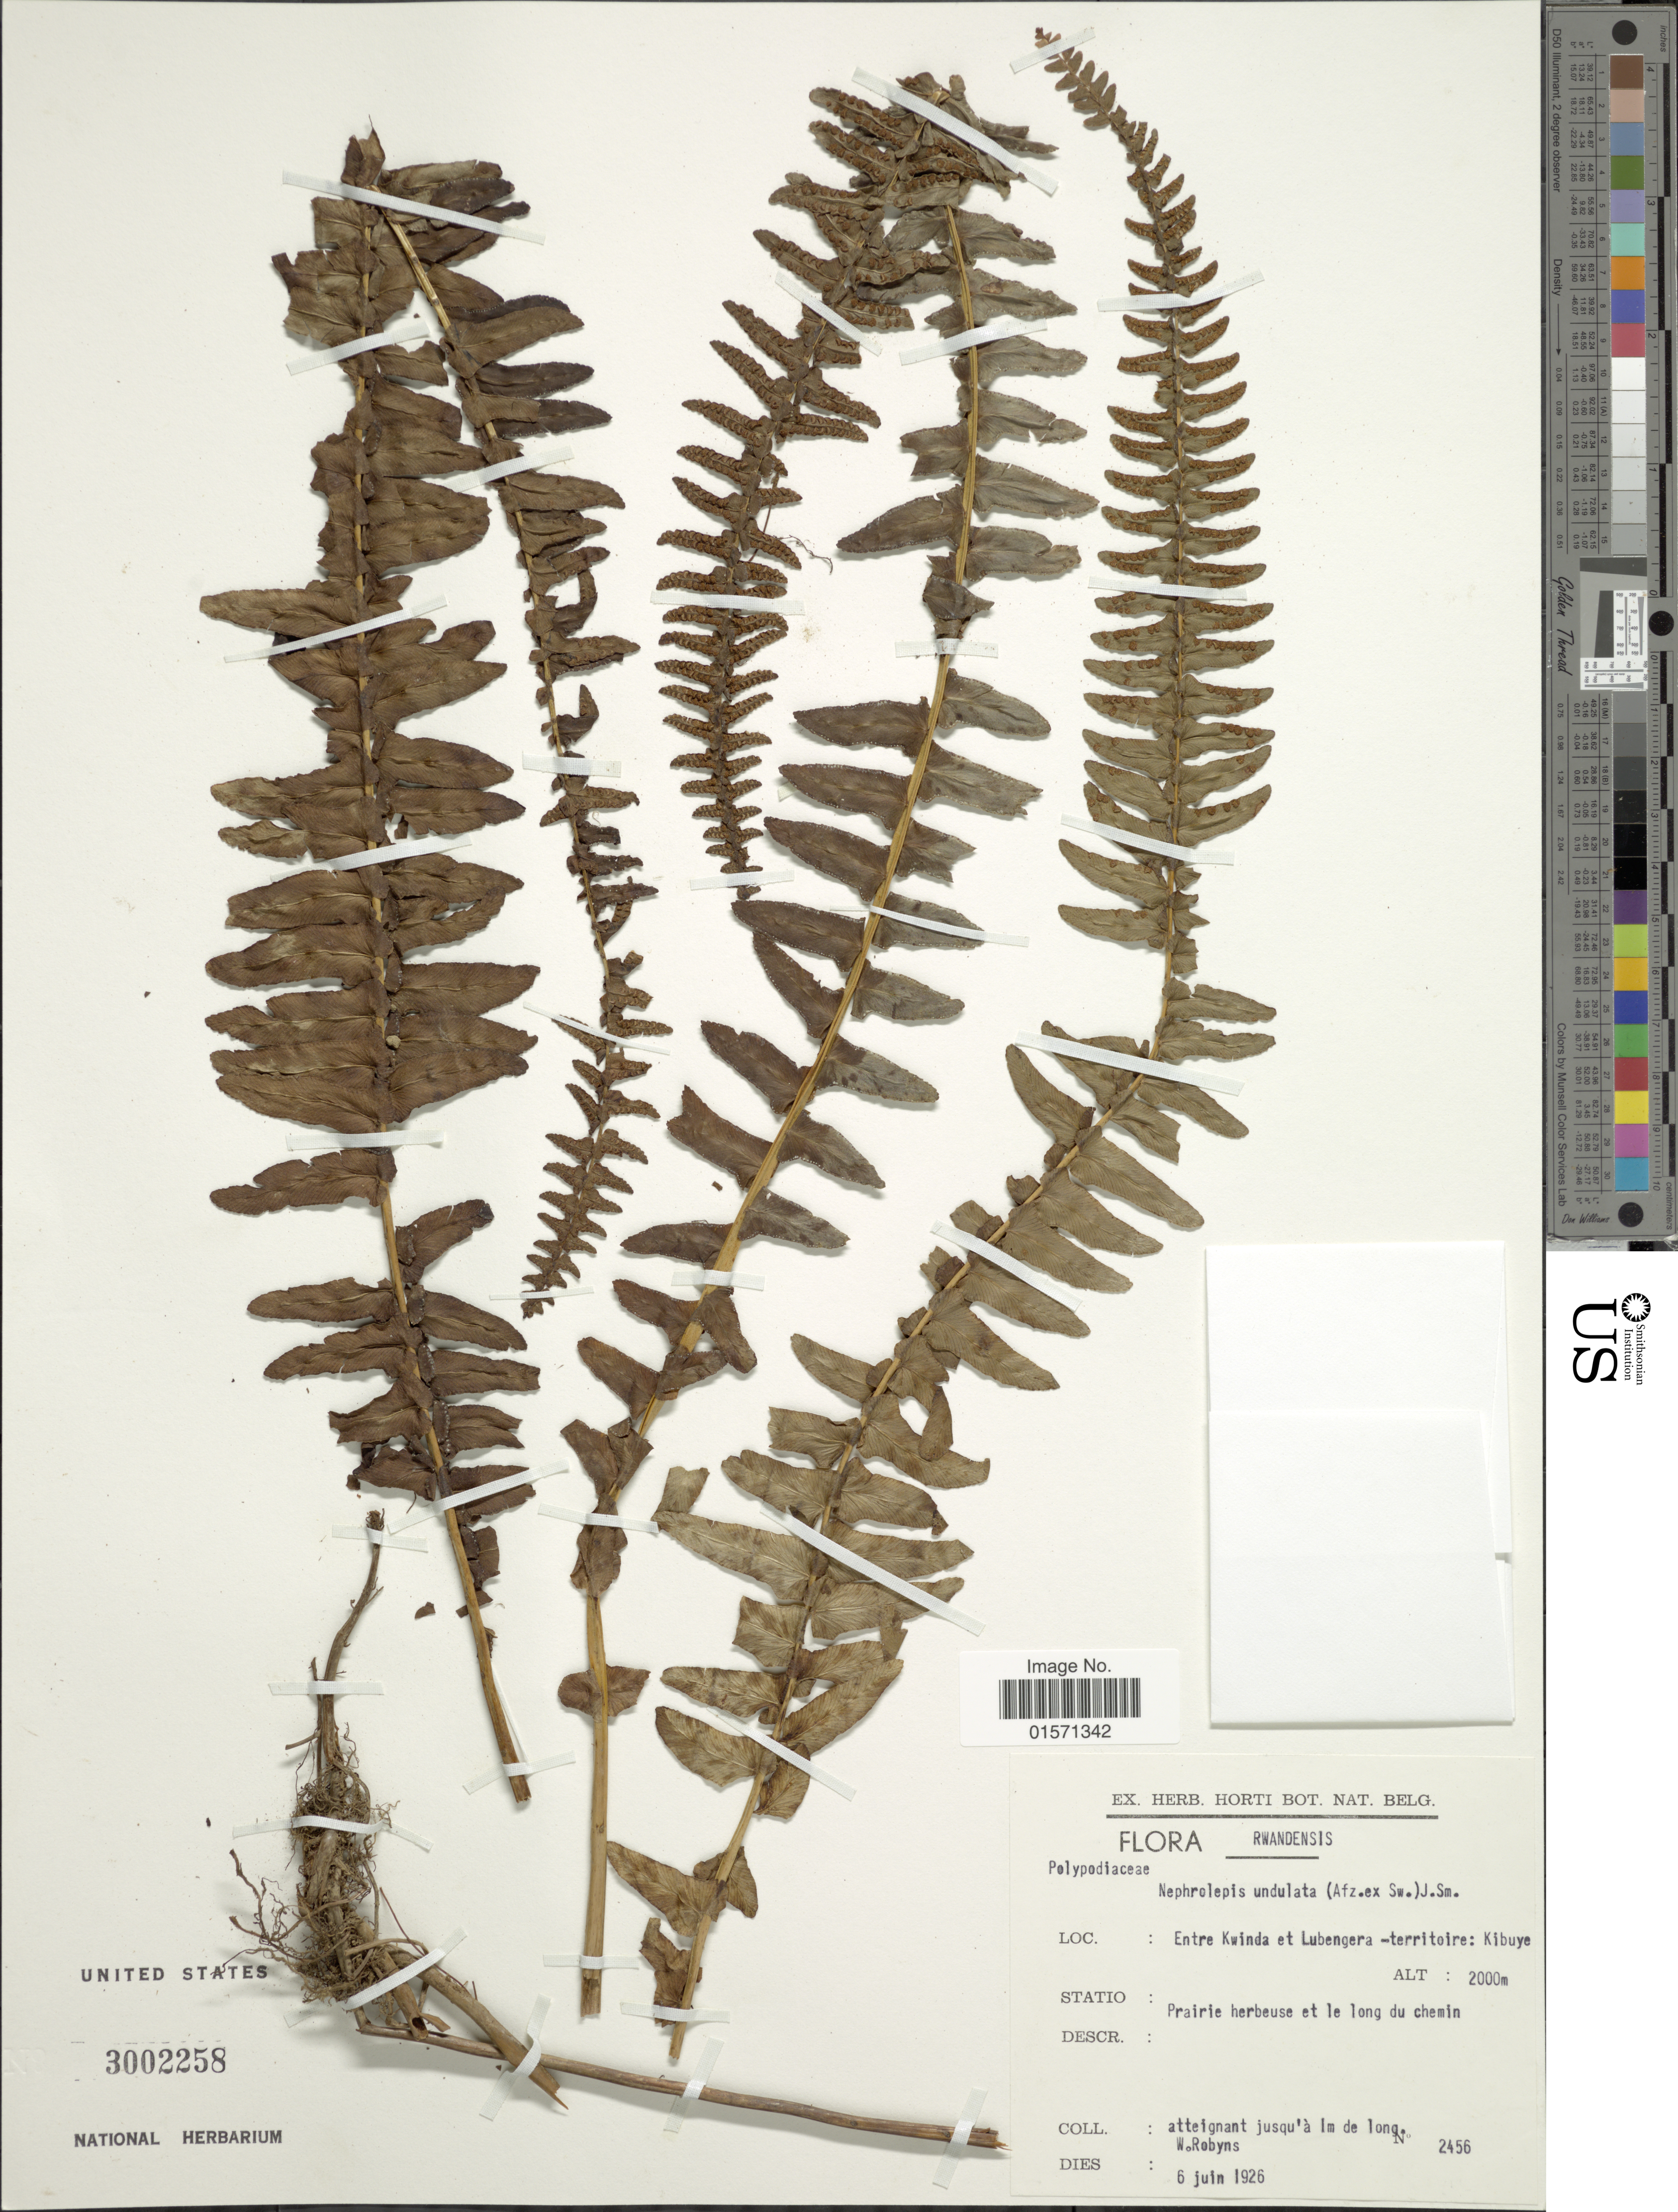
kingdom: Plantae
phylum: Tracheophyta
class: Polypodiopsida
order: Polypodiales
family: Nephrolepidaceae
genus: Nephrolepis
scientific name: Nephrolepis undulata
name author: J. Sm.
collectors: W. Robyns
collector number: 2456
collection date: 1926-06-06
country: Rwanda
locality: Entre Kwinda et Lubengera -territoire: Kibuye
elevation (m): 2000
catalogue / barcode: US 3002258